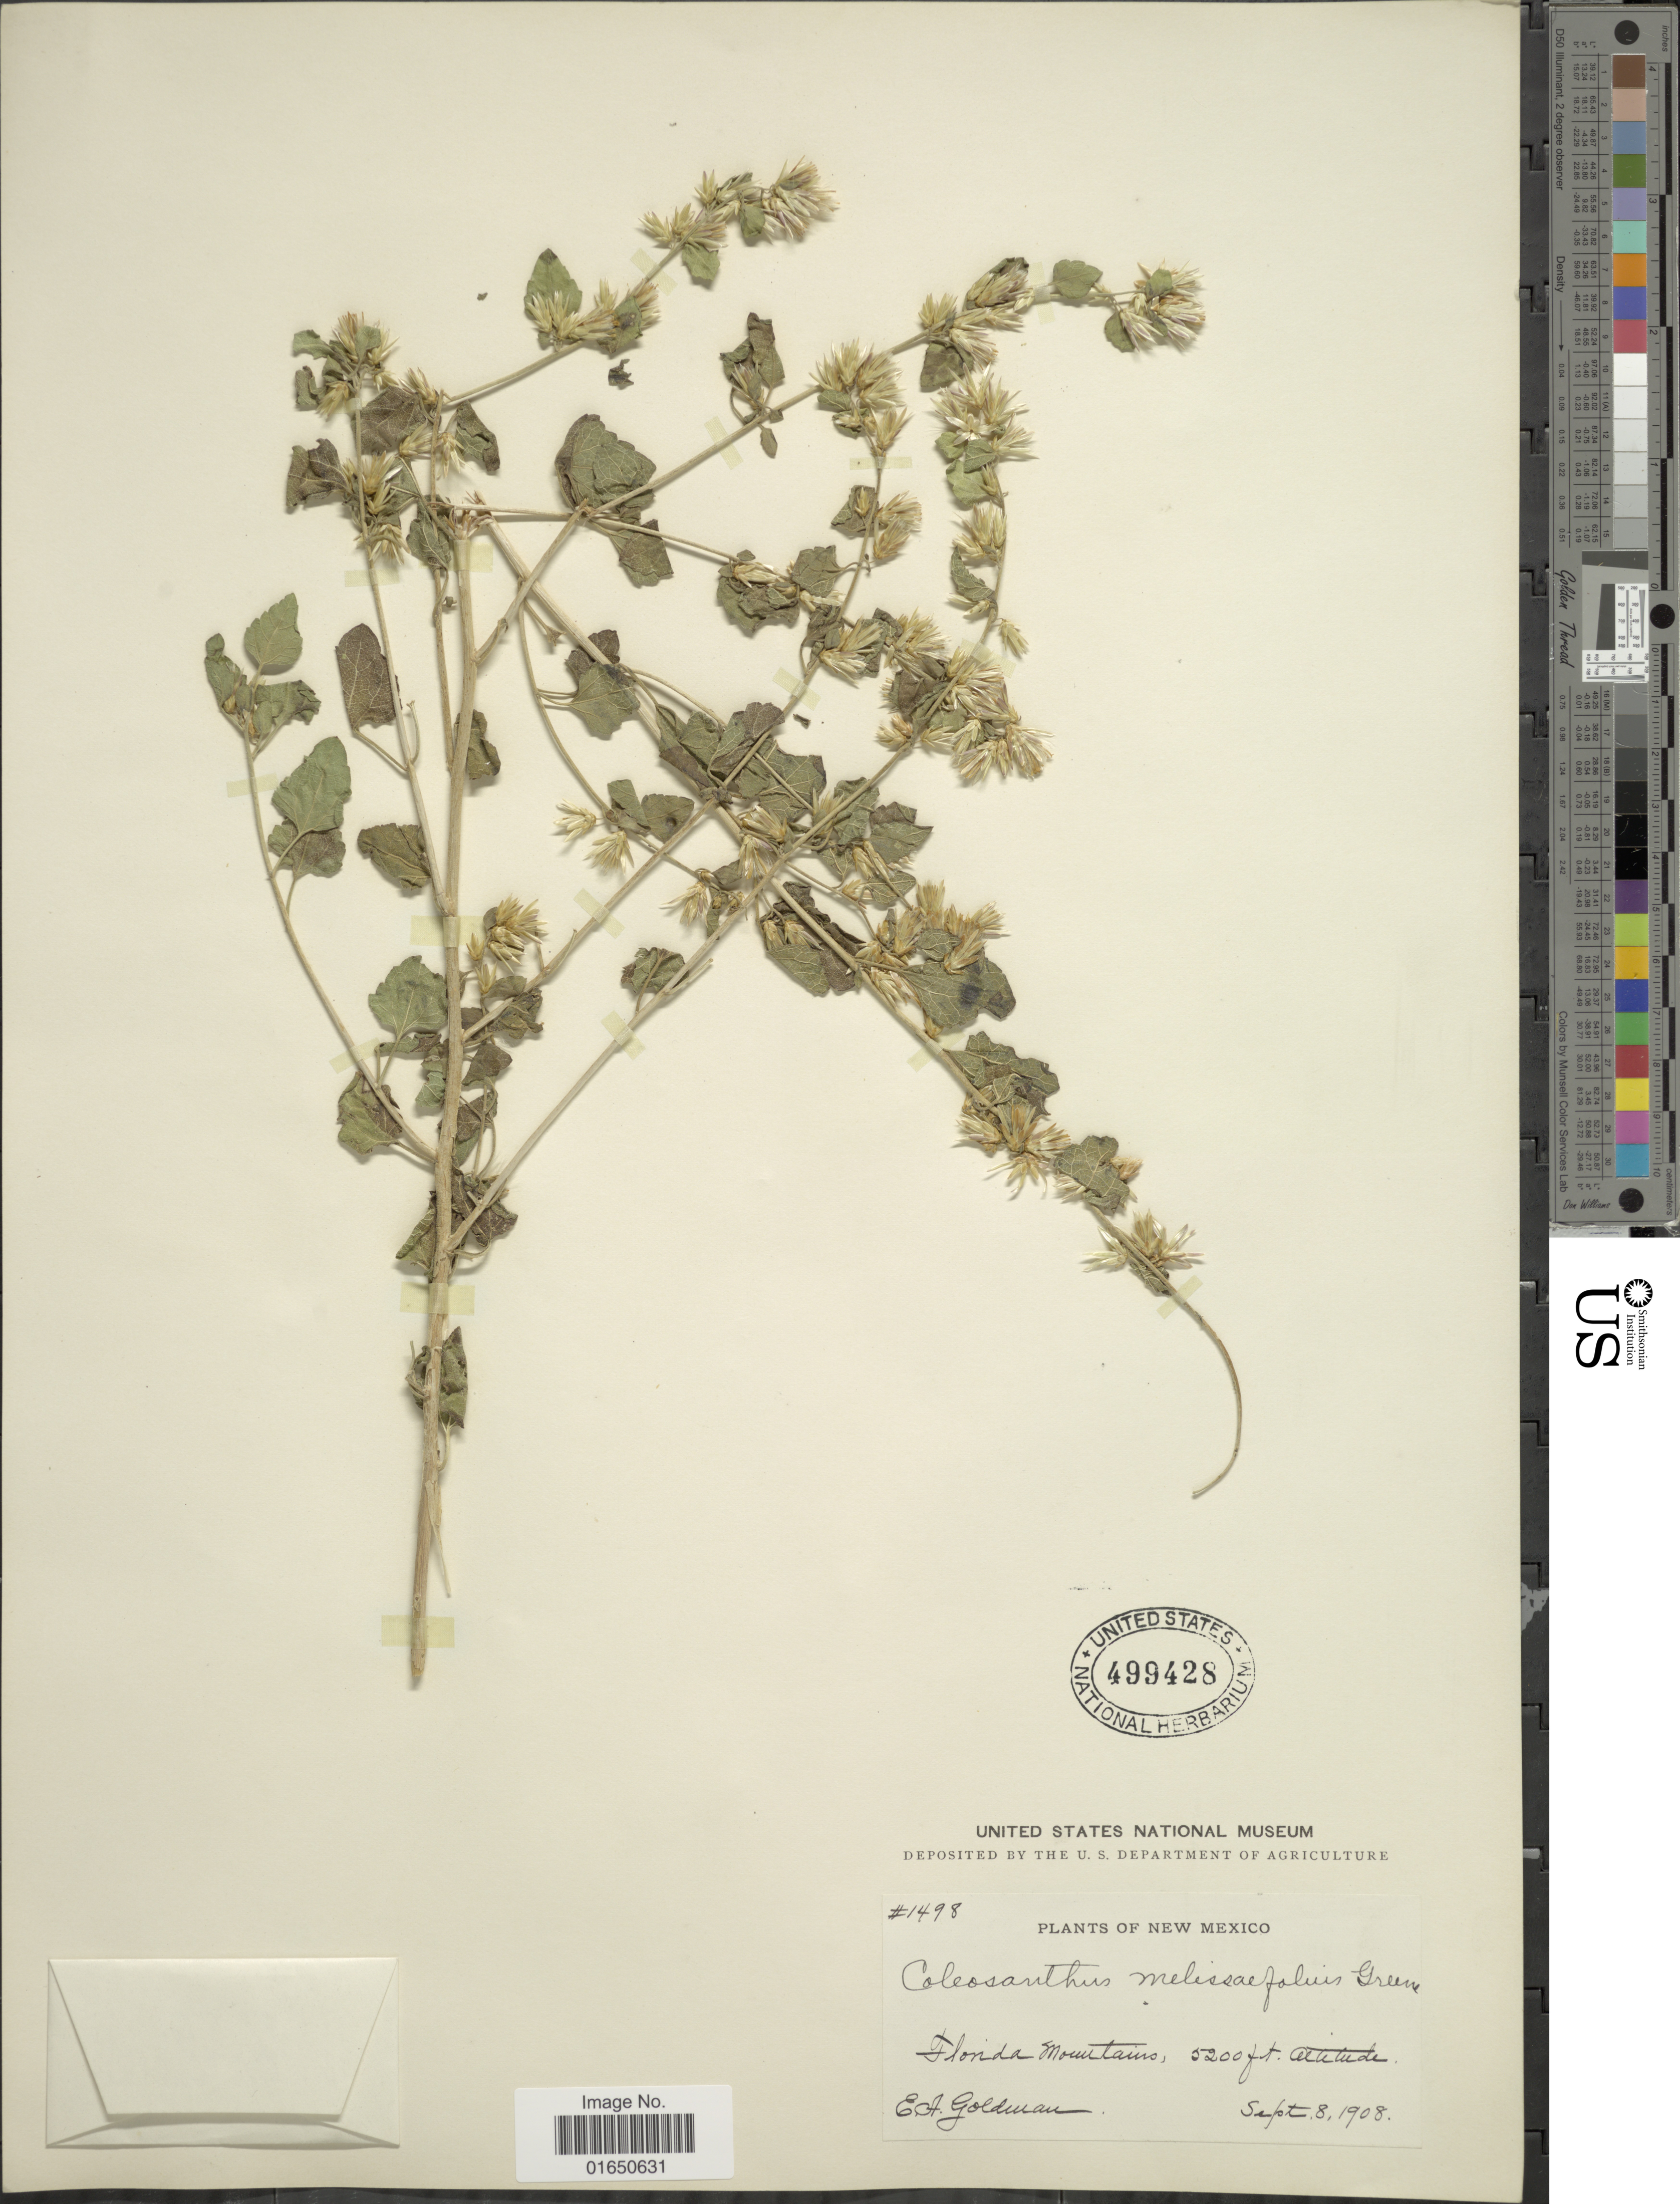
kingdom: Plantae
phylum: Tracheophyta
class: Magnoliopsida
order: Asterales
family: Asteraceae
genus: Brickellia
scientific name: Brickellia californica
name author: (Torr. & A. Gray) A. Gray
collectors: E. A. Goldman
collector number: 1498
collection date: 1908-09-08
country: United States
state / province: New Mexico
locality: Florida Mountains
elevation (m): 1585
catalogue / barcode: US 499428